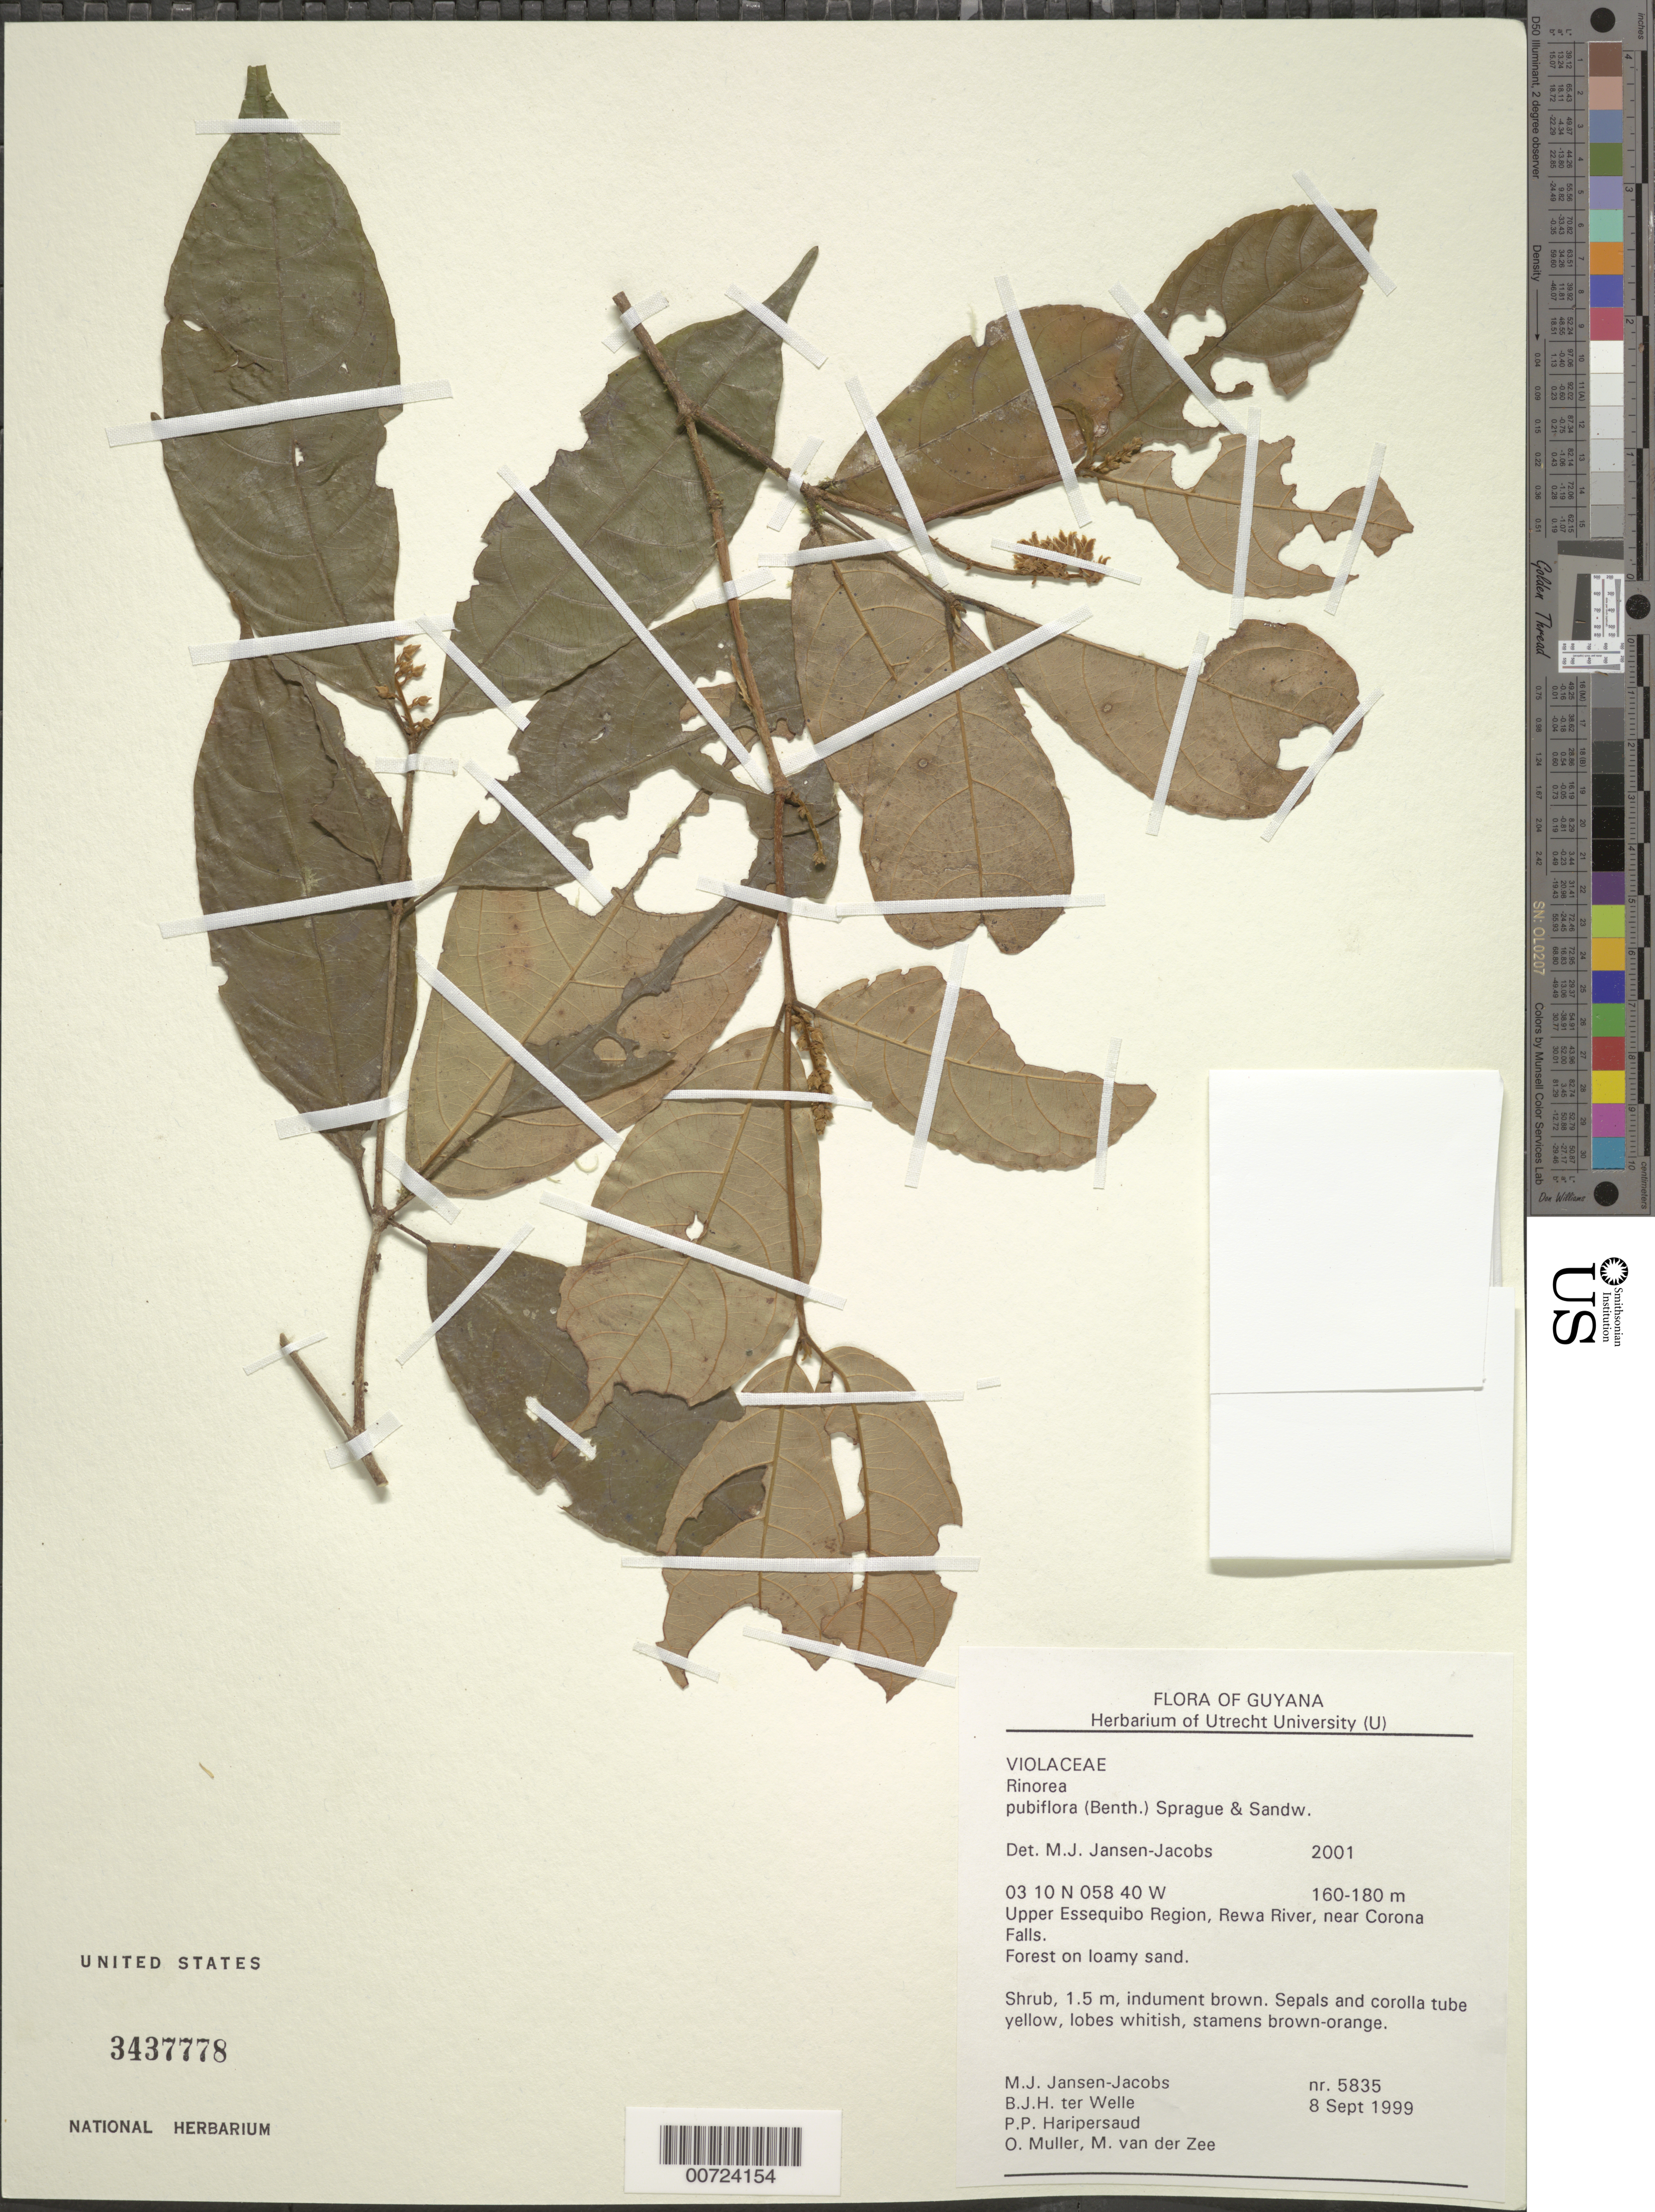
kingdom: Plantae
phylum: Tracheophyta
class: Magnoliopsida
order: Malpighiales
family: Violaceae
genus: Rinorea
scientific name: Rinorea pubiflora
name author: (Benth.) Sprague & Sandwith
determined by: Jansen-Jacobs, M. J., (U), Nationaal Herbarium Nederland, Utrecht University branch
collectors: M. J. Jansen-Jacobs, B. Welle, P. Haripersaud, O. Muller & M. van der Zee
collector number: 5835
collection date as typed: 8-Sep-99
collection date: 1999-09-08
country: Guyana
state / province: U. Takutu-U. Essequibo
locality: Rewa River, near Corona Falls, Upper Essequibo Region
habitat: Forest on loamy sand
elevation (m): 160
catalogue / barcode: US 3437778